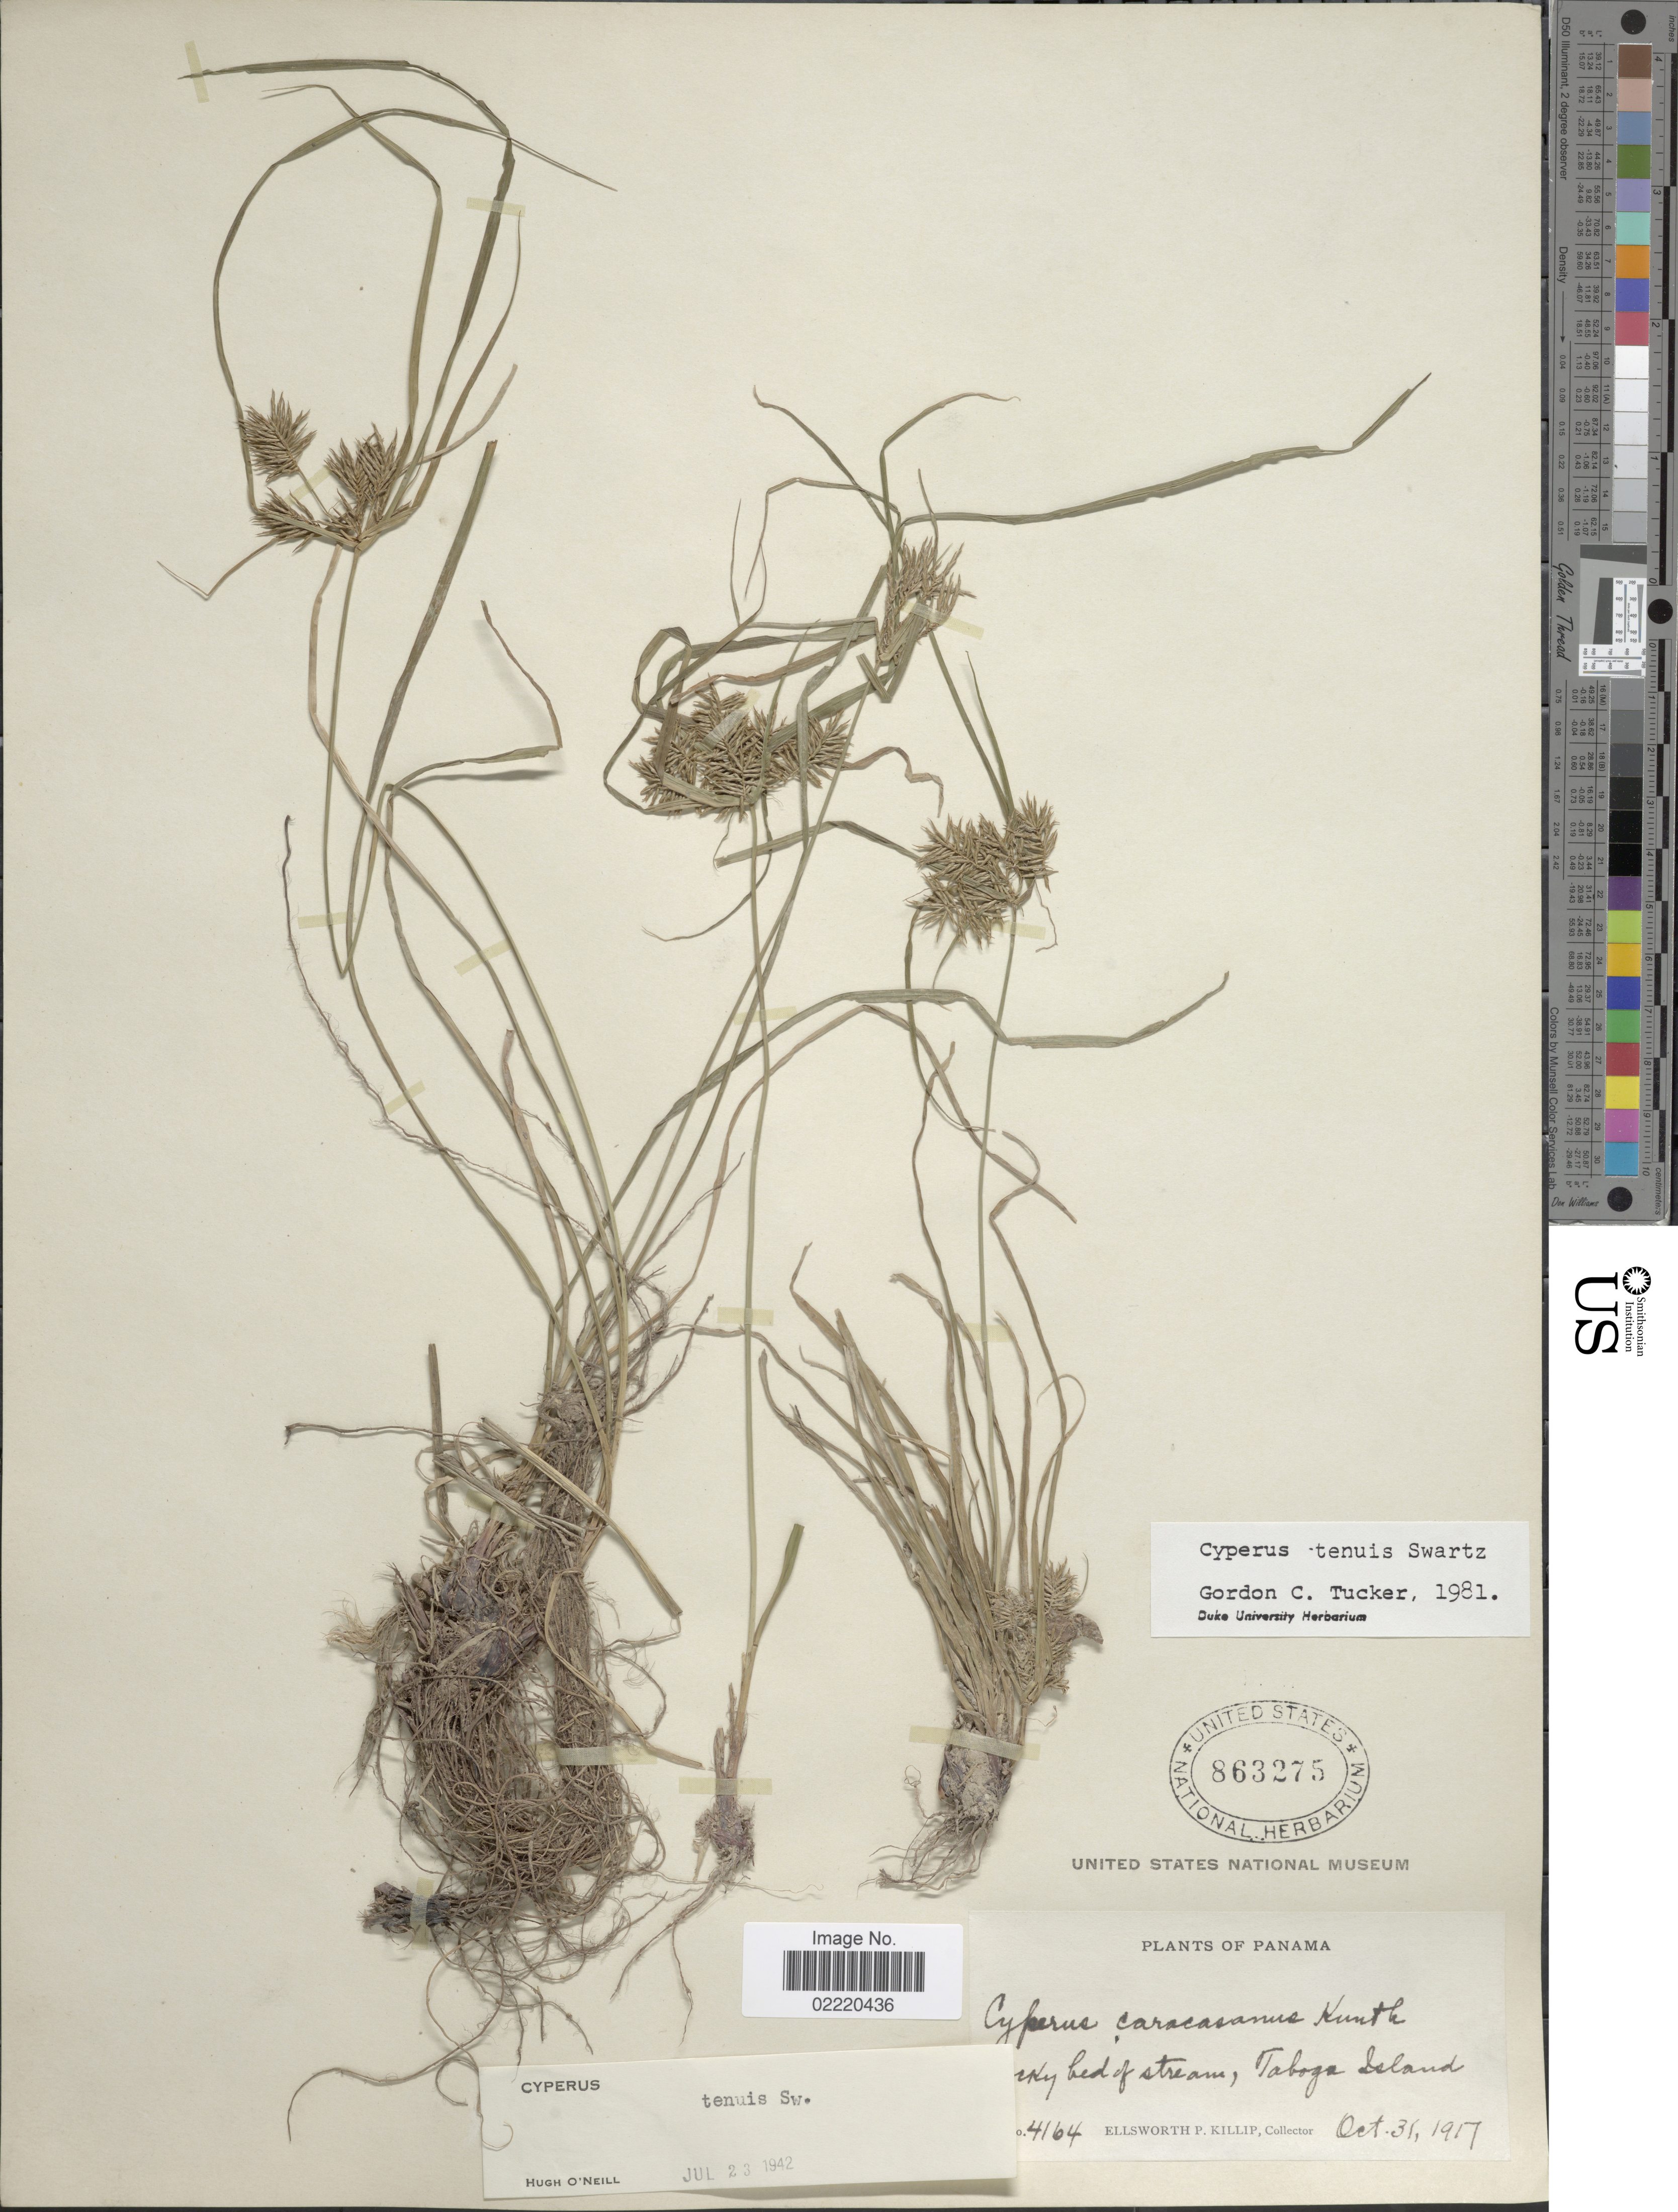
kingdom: Plantae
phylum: Tracheophyta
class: Liliopsida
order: Poales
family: Cyperaceae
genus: Cyperus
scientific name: Cyperus tenuis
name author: Sw.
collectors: E. P. Killip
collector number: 4164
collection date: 1917-10-31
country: Panama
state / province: Panamá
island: Taboga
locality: [illegible text] ady bed of stream, Taboga Island.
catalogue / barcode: US 863275